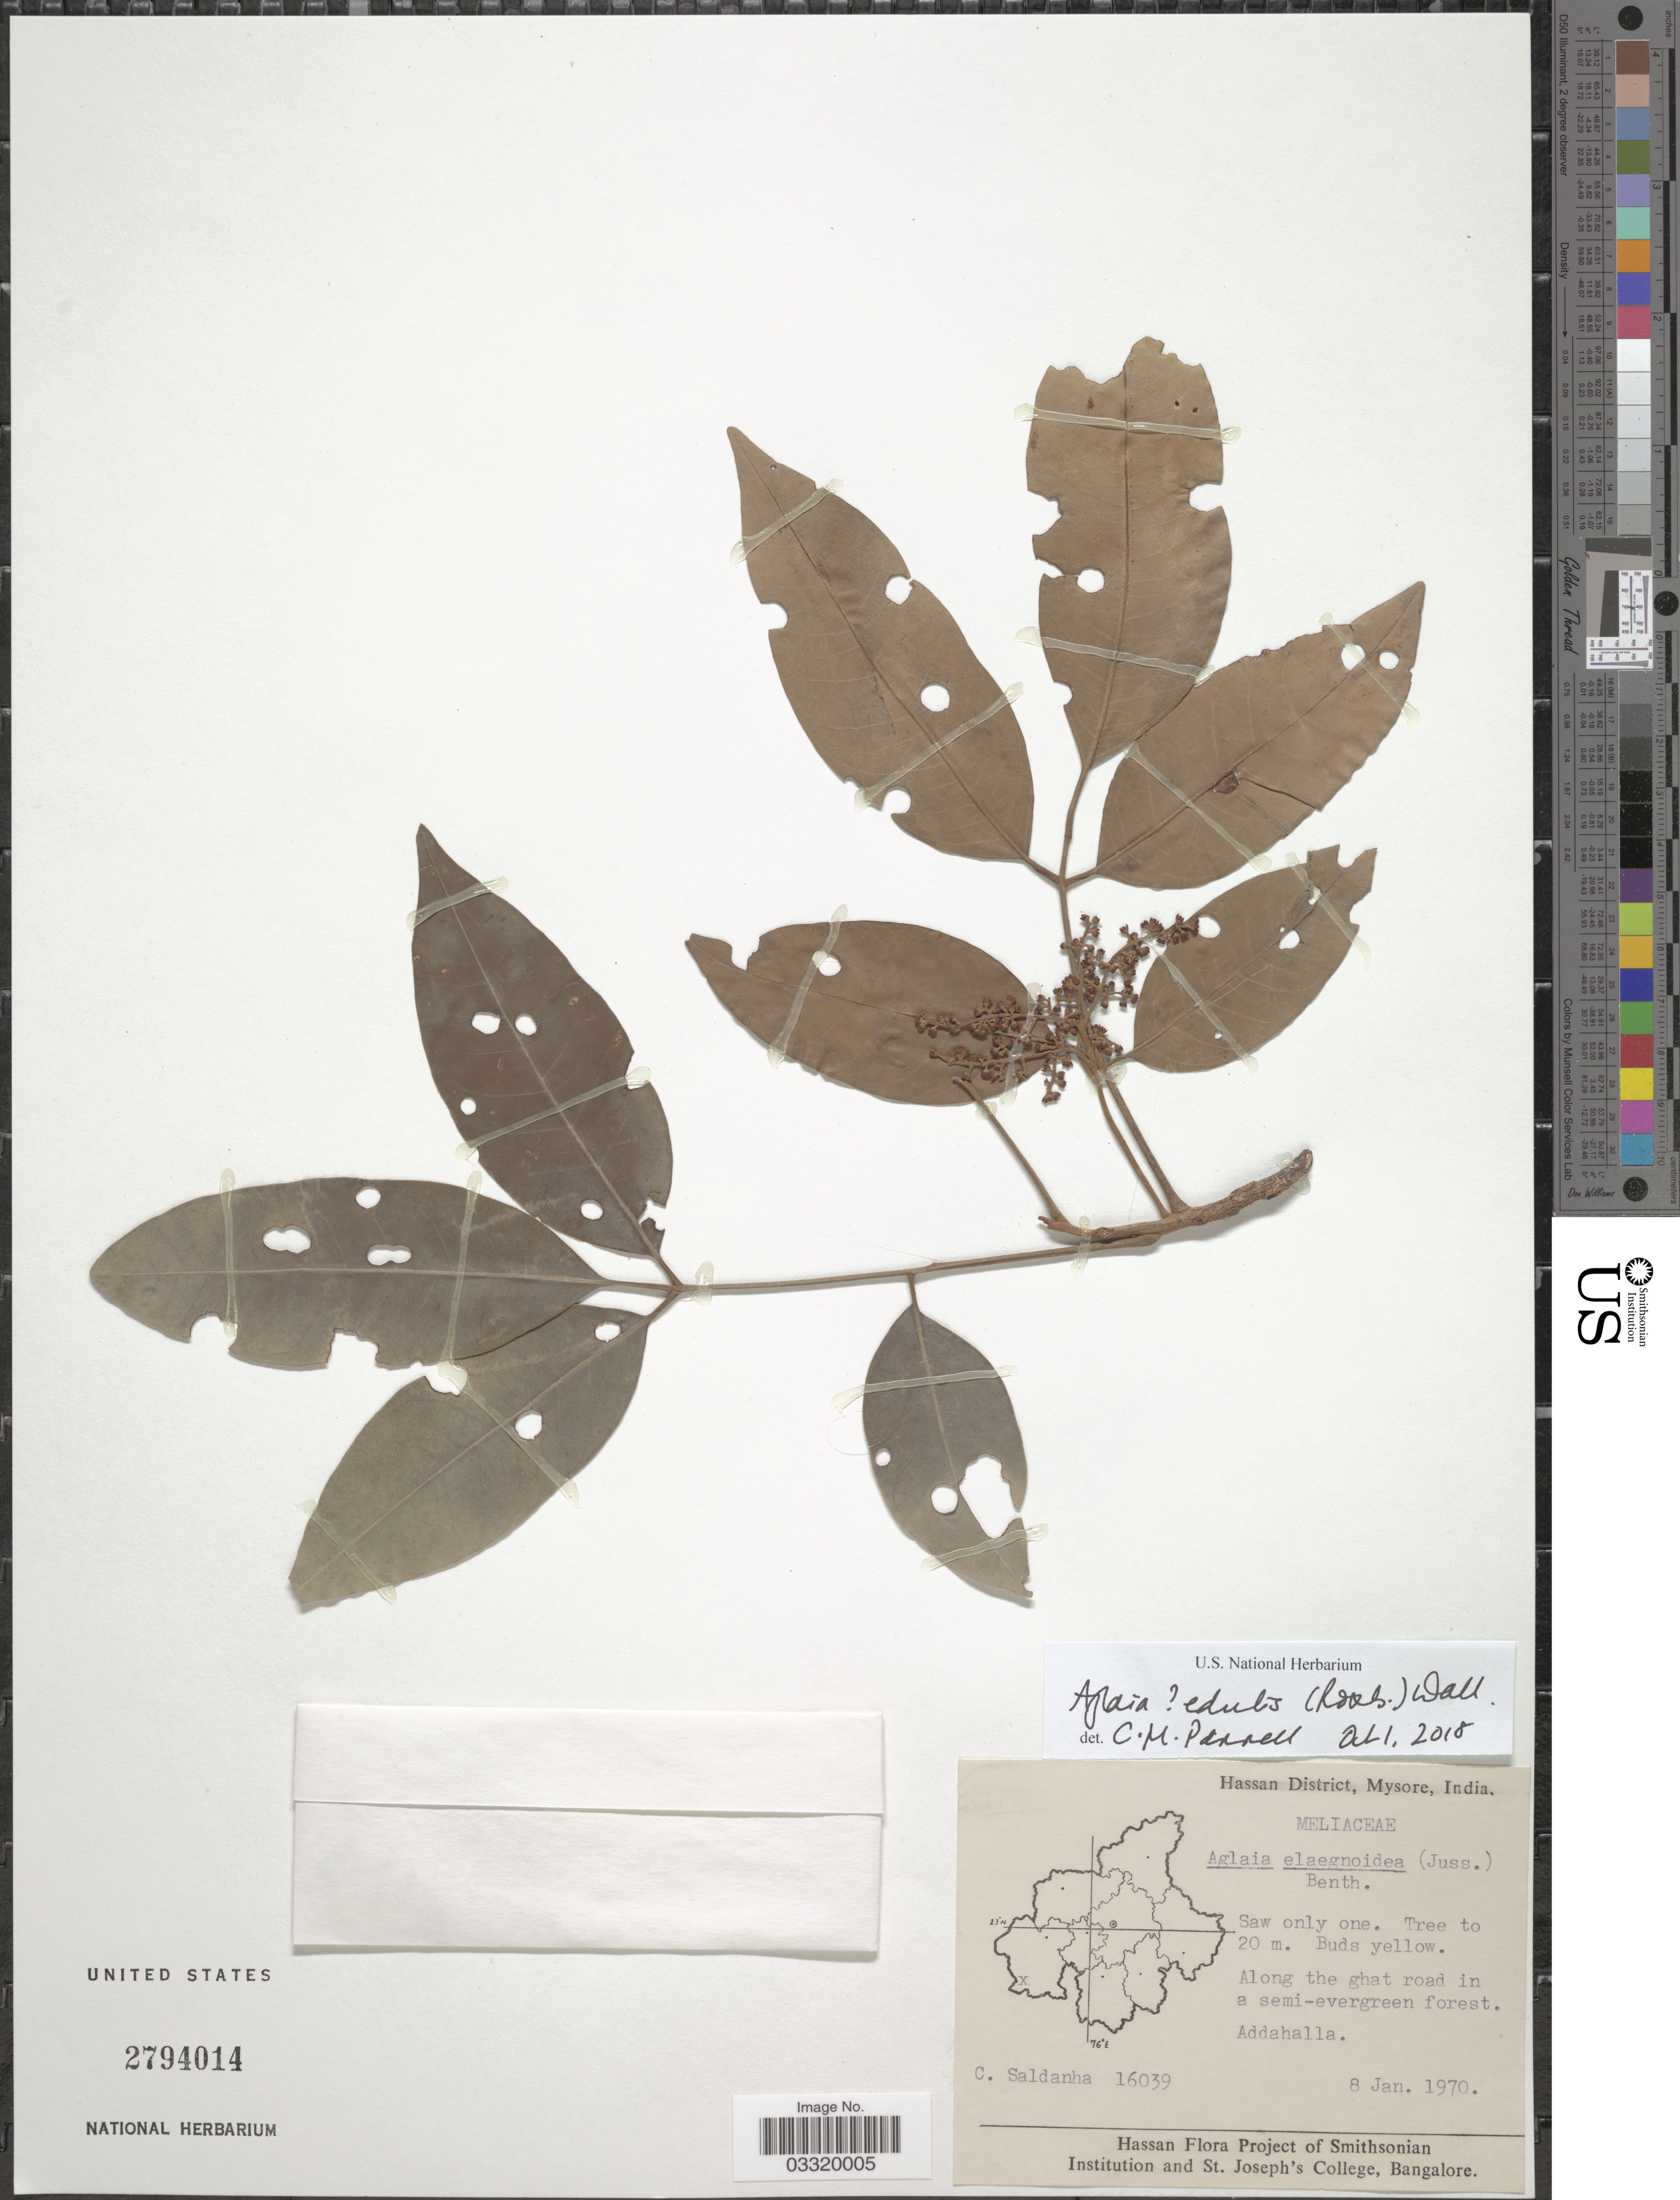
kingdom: Plantae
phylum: Tracheophyta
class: Magnoliopsida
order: Sapindales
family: Meliaceae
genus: Aglaia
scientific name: Aglaia edulis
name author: (Roxb.) Wall.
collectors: C. Saldanha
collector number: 16039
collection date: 1970-01-08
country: India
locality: Hassan District, Mysore. Addahalla.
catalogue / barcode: US 2794014